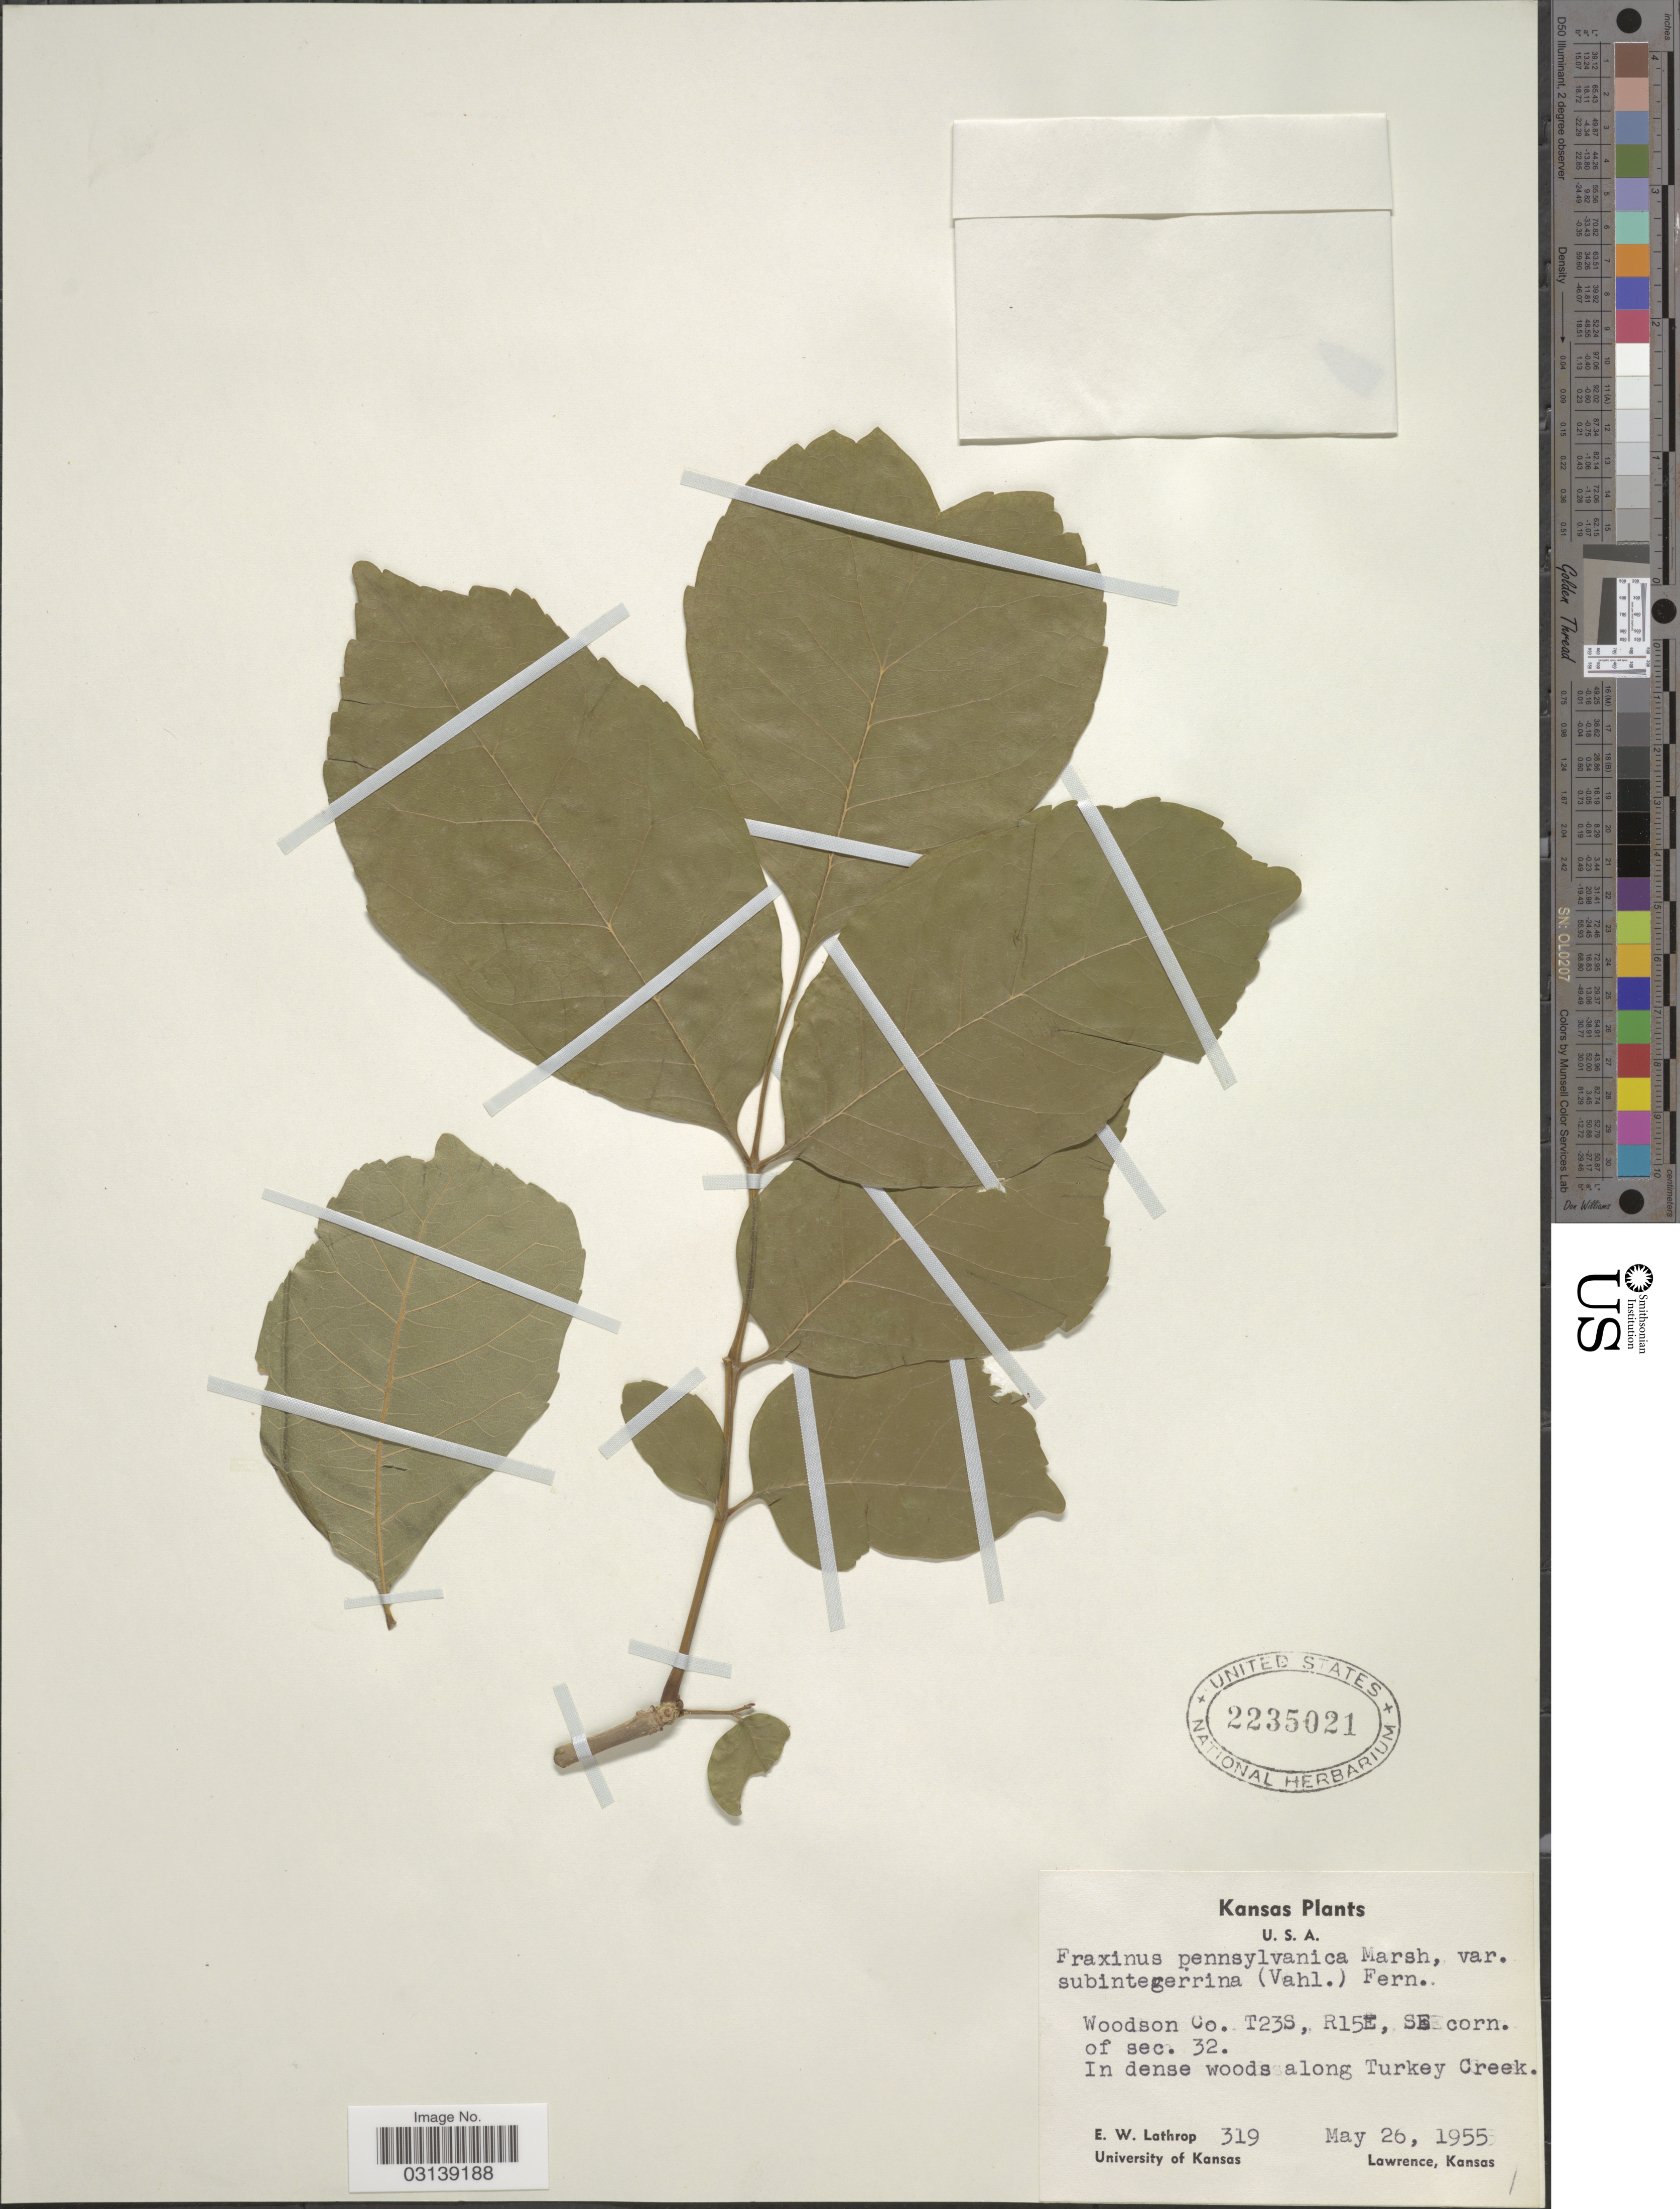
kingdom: Plantae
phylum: Tracheophyta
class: Magnoliopsida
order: Lamiales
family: Oleaceae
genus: Fraxinus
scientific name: Fraxinus pennsylvanica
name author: Marshall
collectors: E. W. Lathrop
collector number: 319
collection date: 1955-05-26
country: United States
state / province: Kansas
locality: Woodson Co. T23S, R15E, SE corn. of sec. 32. In dense woods along Turkey Creek.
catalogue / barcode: US 2235021